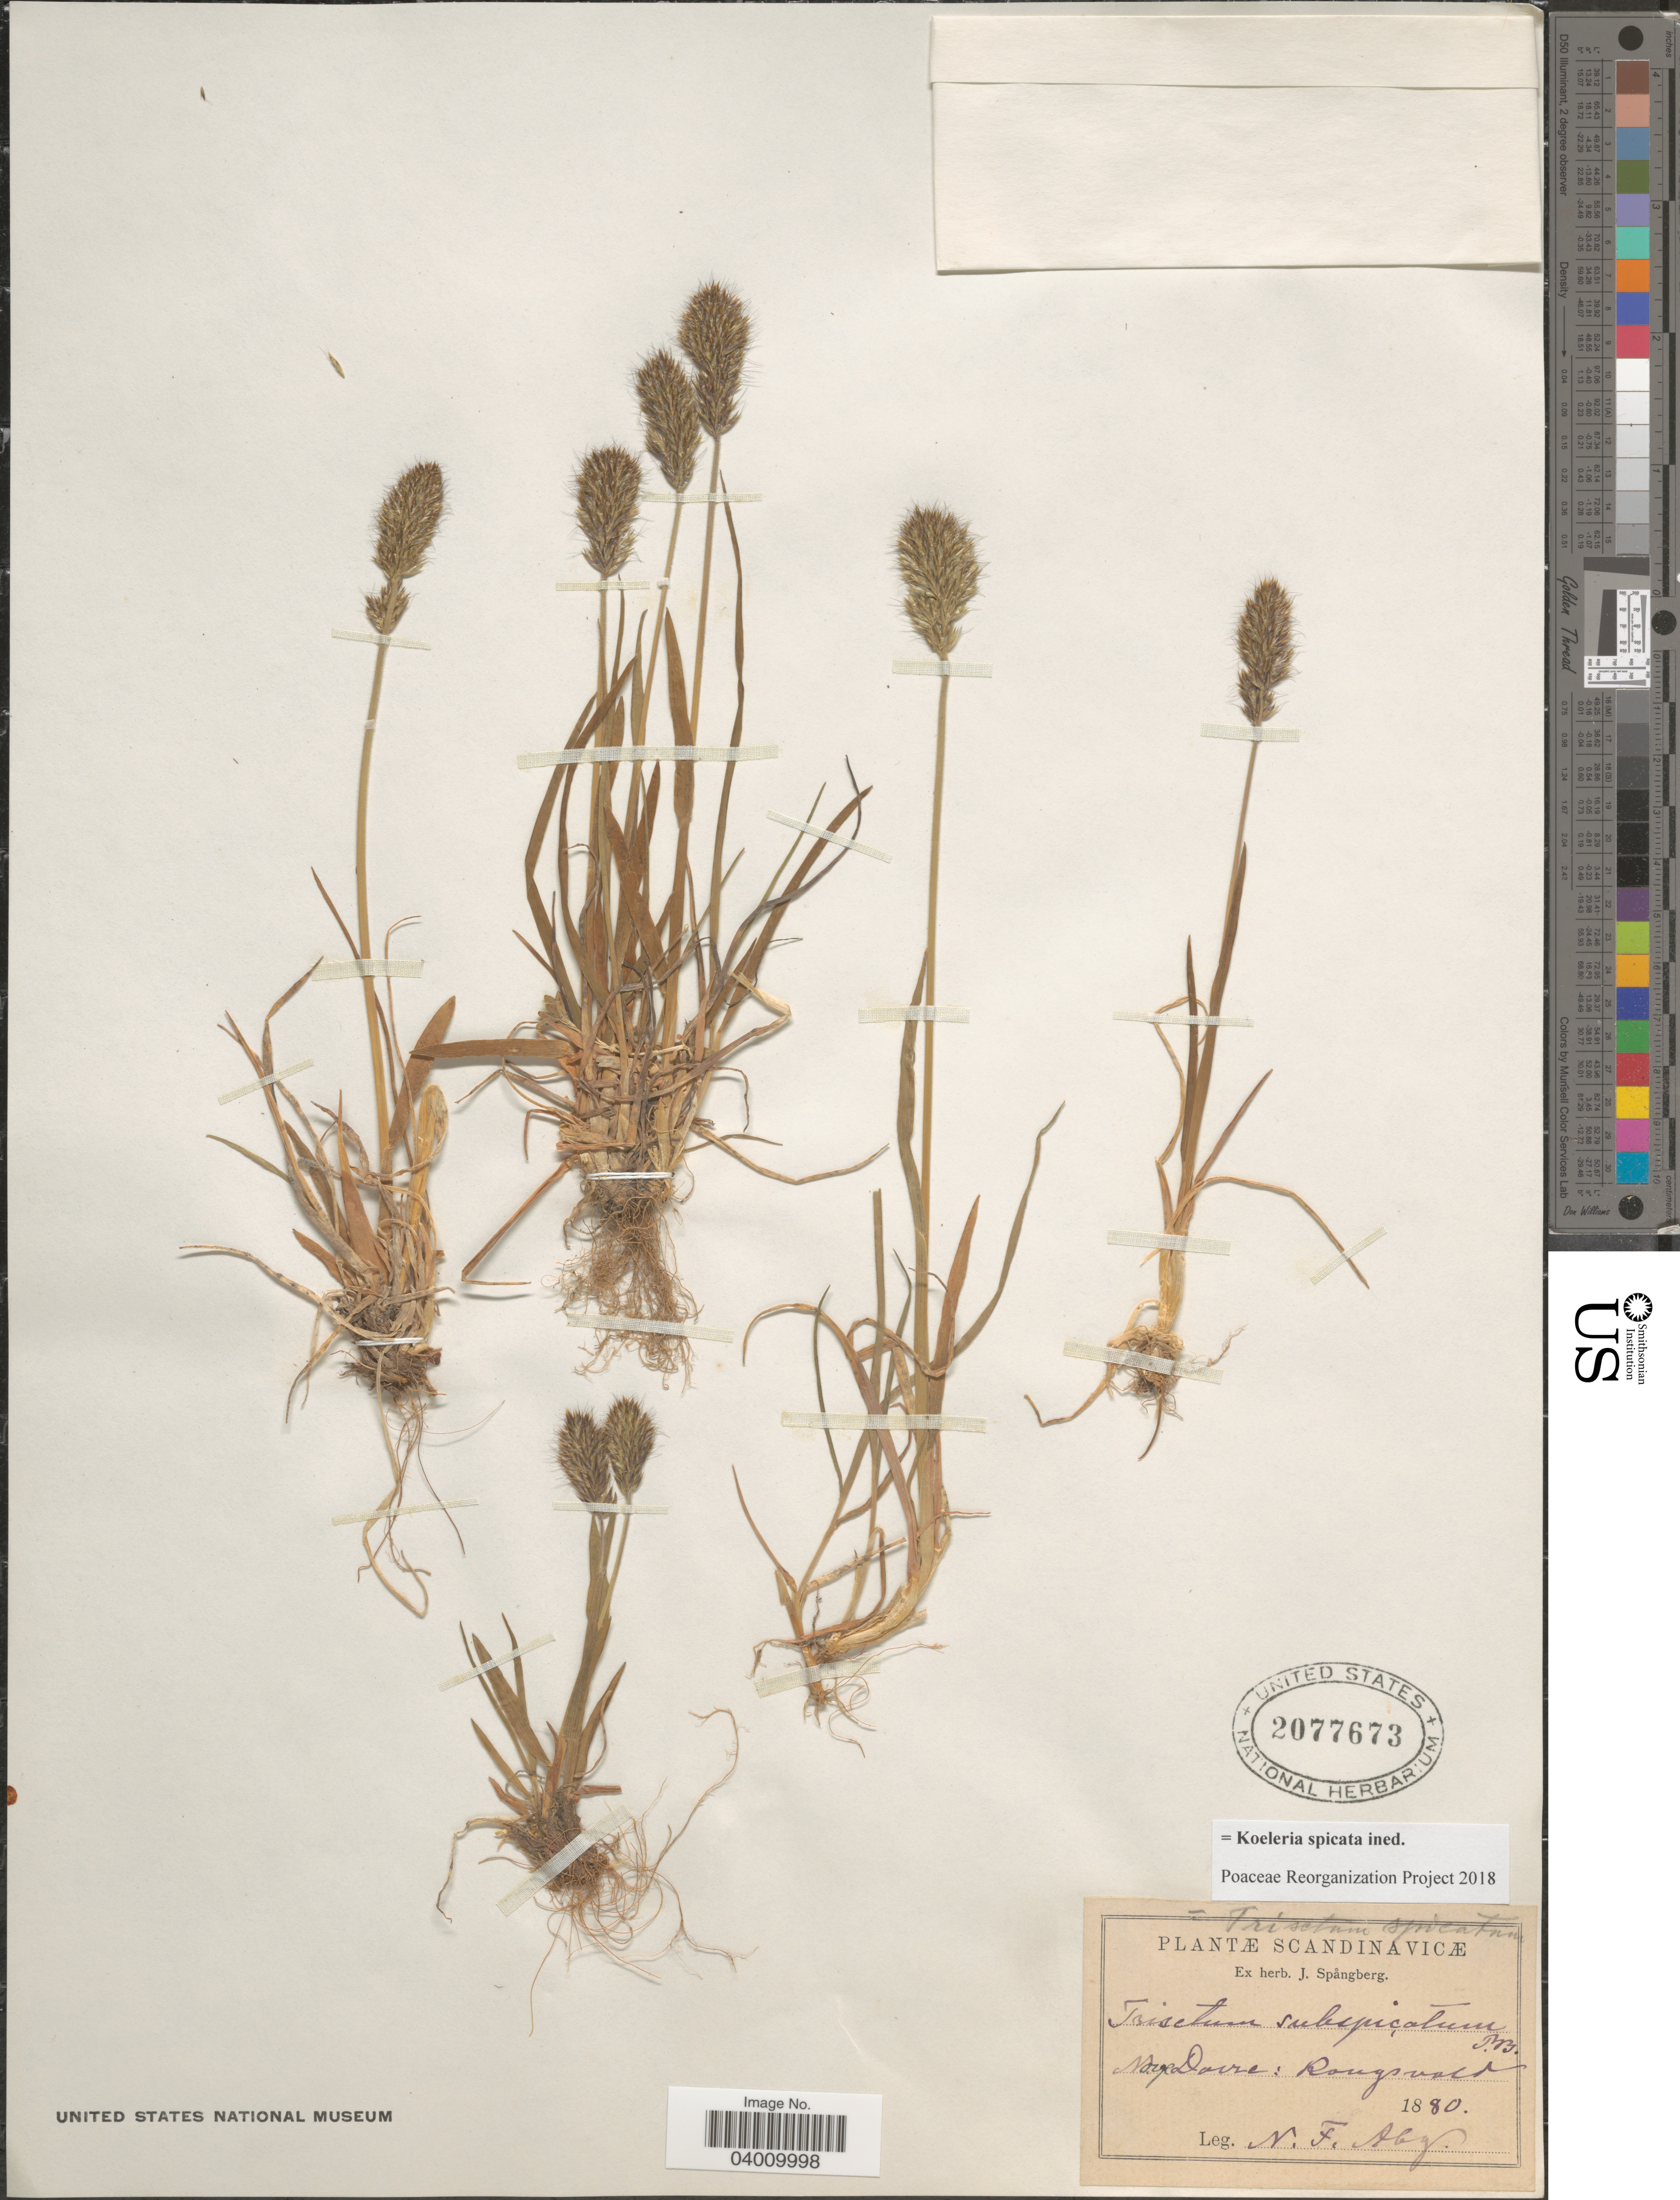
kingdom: Plantae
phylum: Tracheophyta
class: Liliopsida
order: Poales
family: Poaceae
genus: Koeleria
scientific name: Koeleria spicata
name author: (L.) Barberá et al.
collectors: N. Abg.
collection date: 1880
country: Norway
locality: Scandinavicæ. Norge Dovre: Kongsvold.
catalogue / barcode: US 2077673